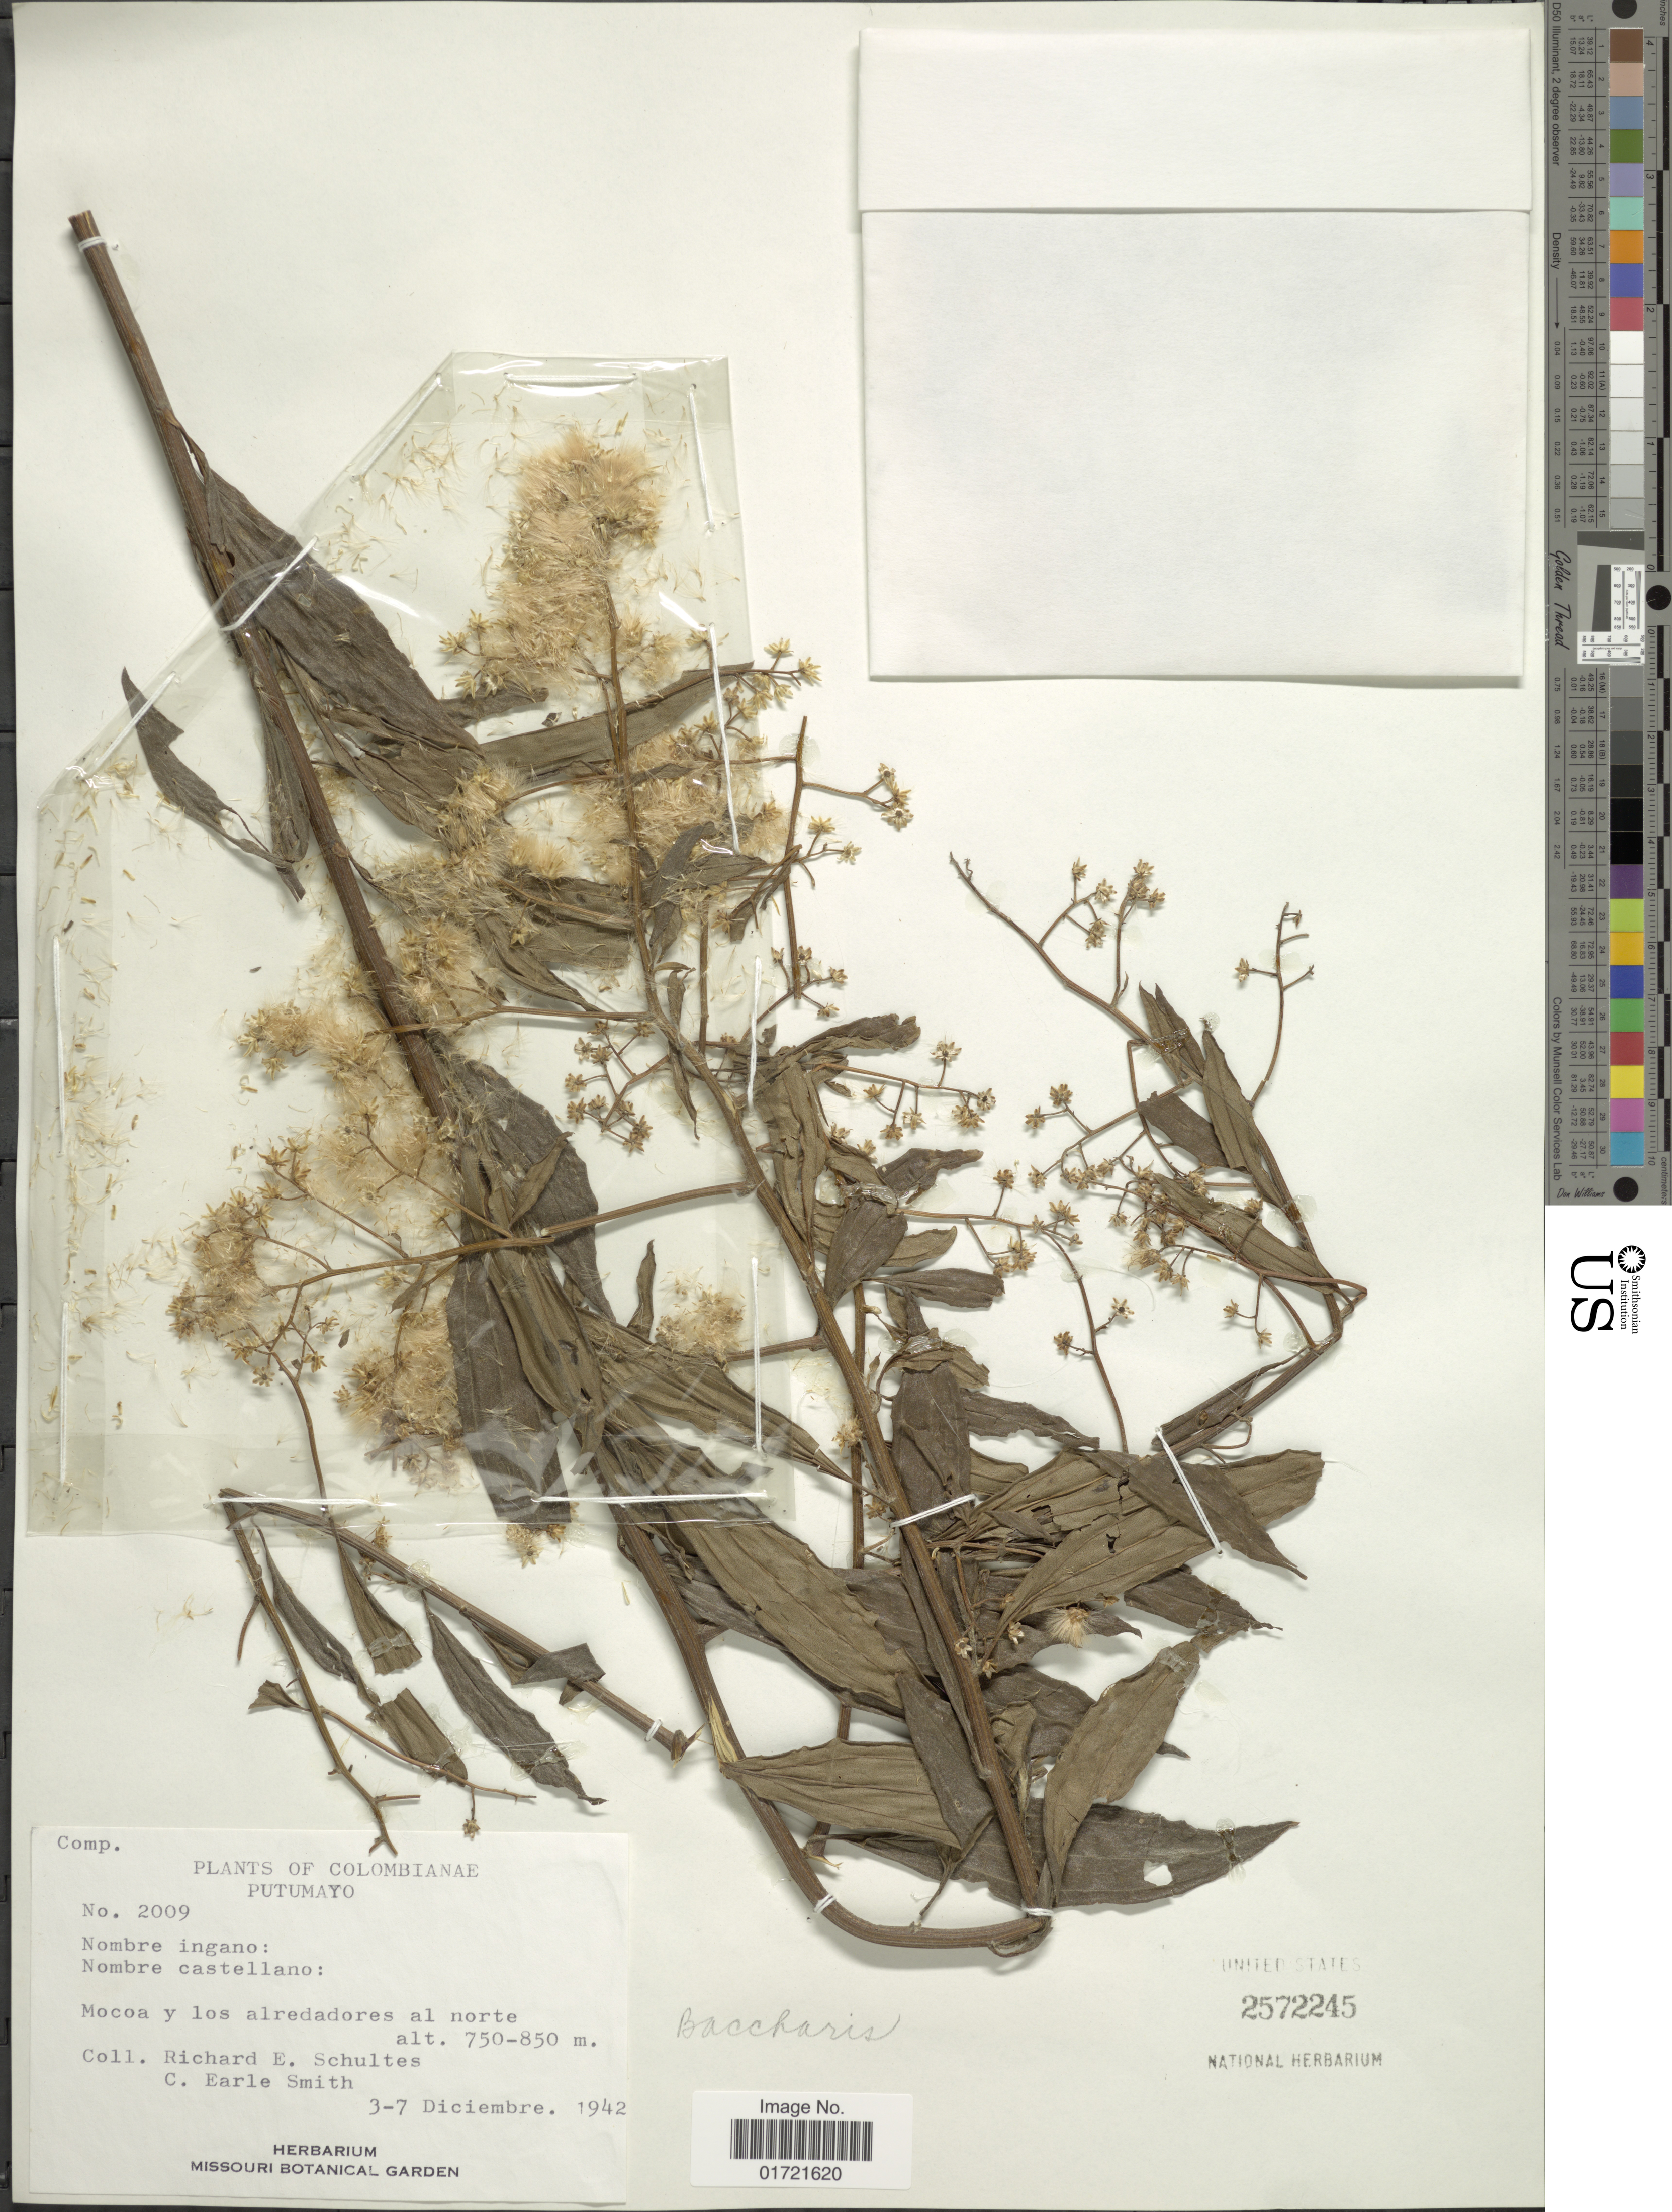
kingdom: Plantae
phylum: Tracheophyta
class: Magnoliopsida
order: Asterales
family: Asteraceae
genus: Baccharis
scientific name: Baccharis trinervis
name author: (Lam.) Pers.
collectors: R. E. Schultes & C. E. Smith Jr.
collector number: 2009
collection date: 1942-12-03/1942-12-07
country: Colombia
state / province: Putumayo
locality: Mocoa y los alredadores al norte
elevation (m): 750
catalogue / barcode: US 2572245